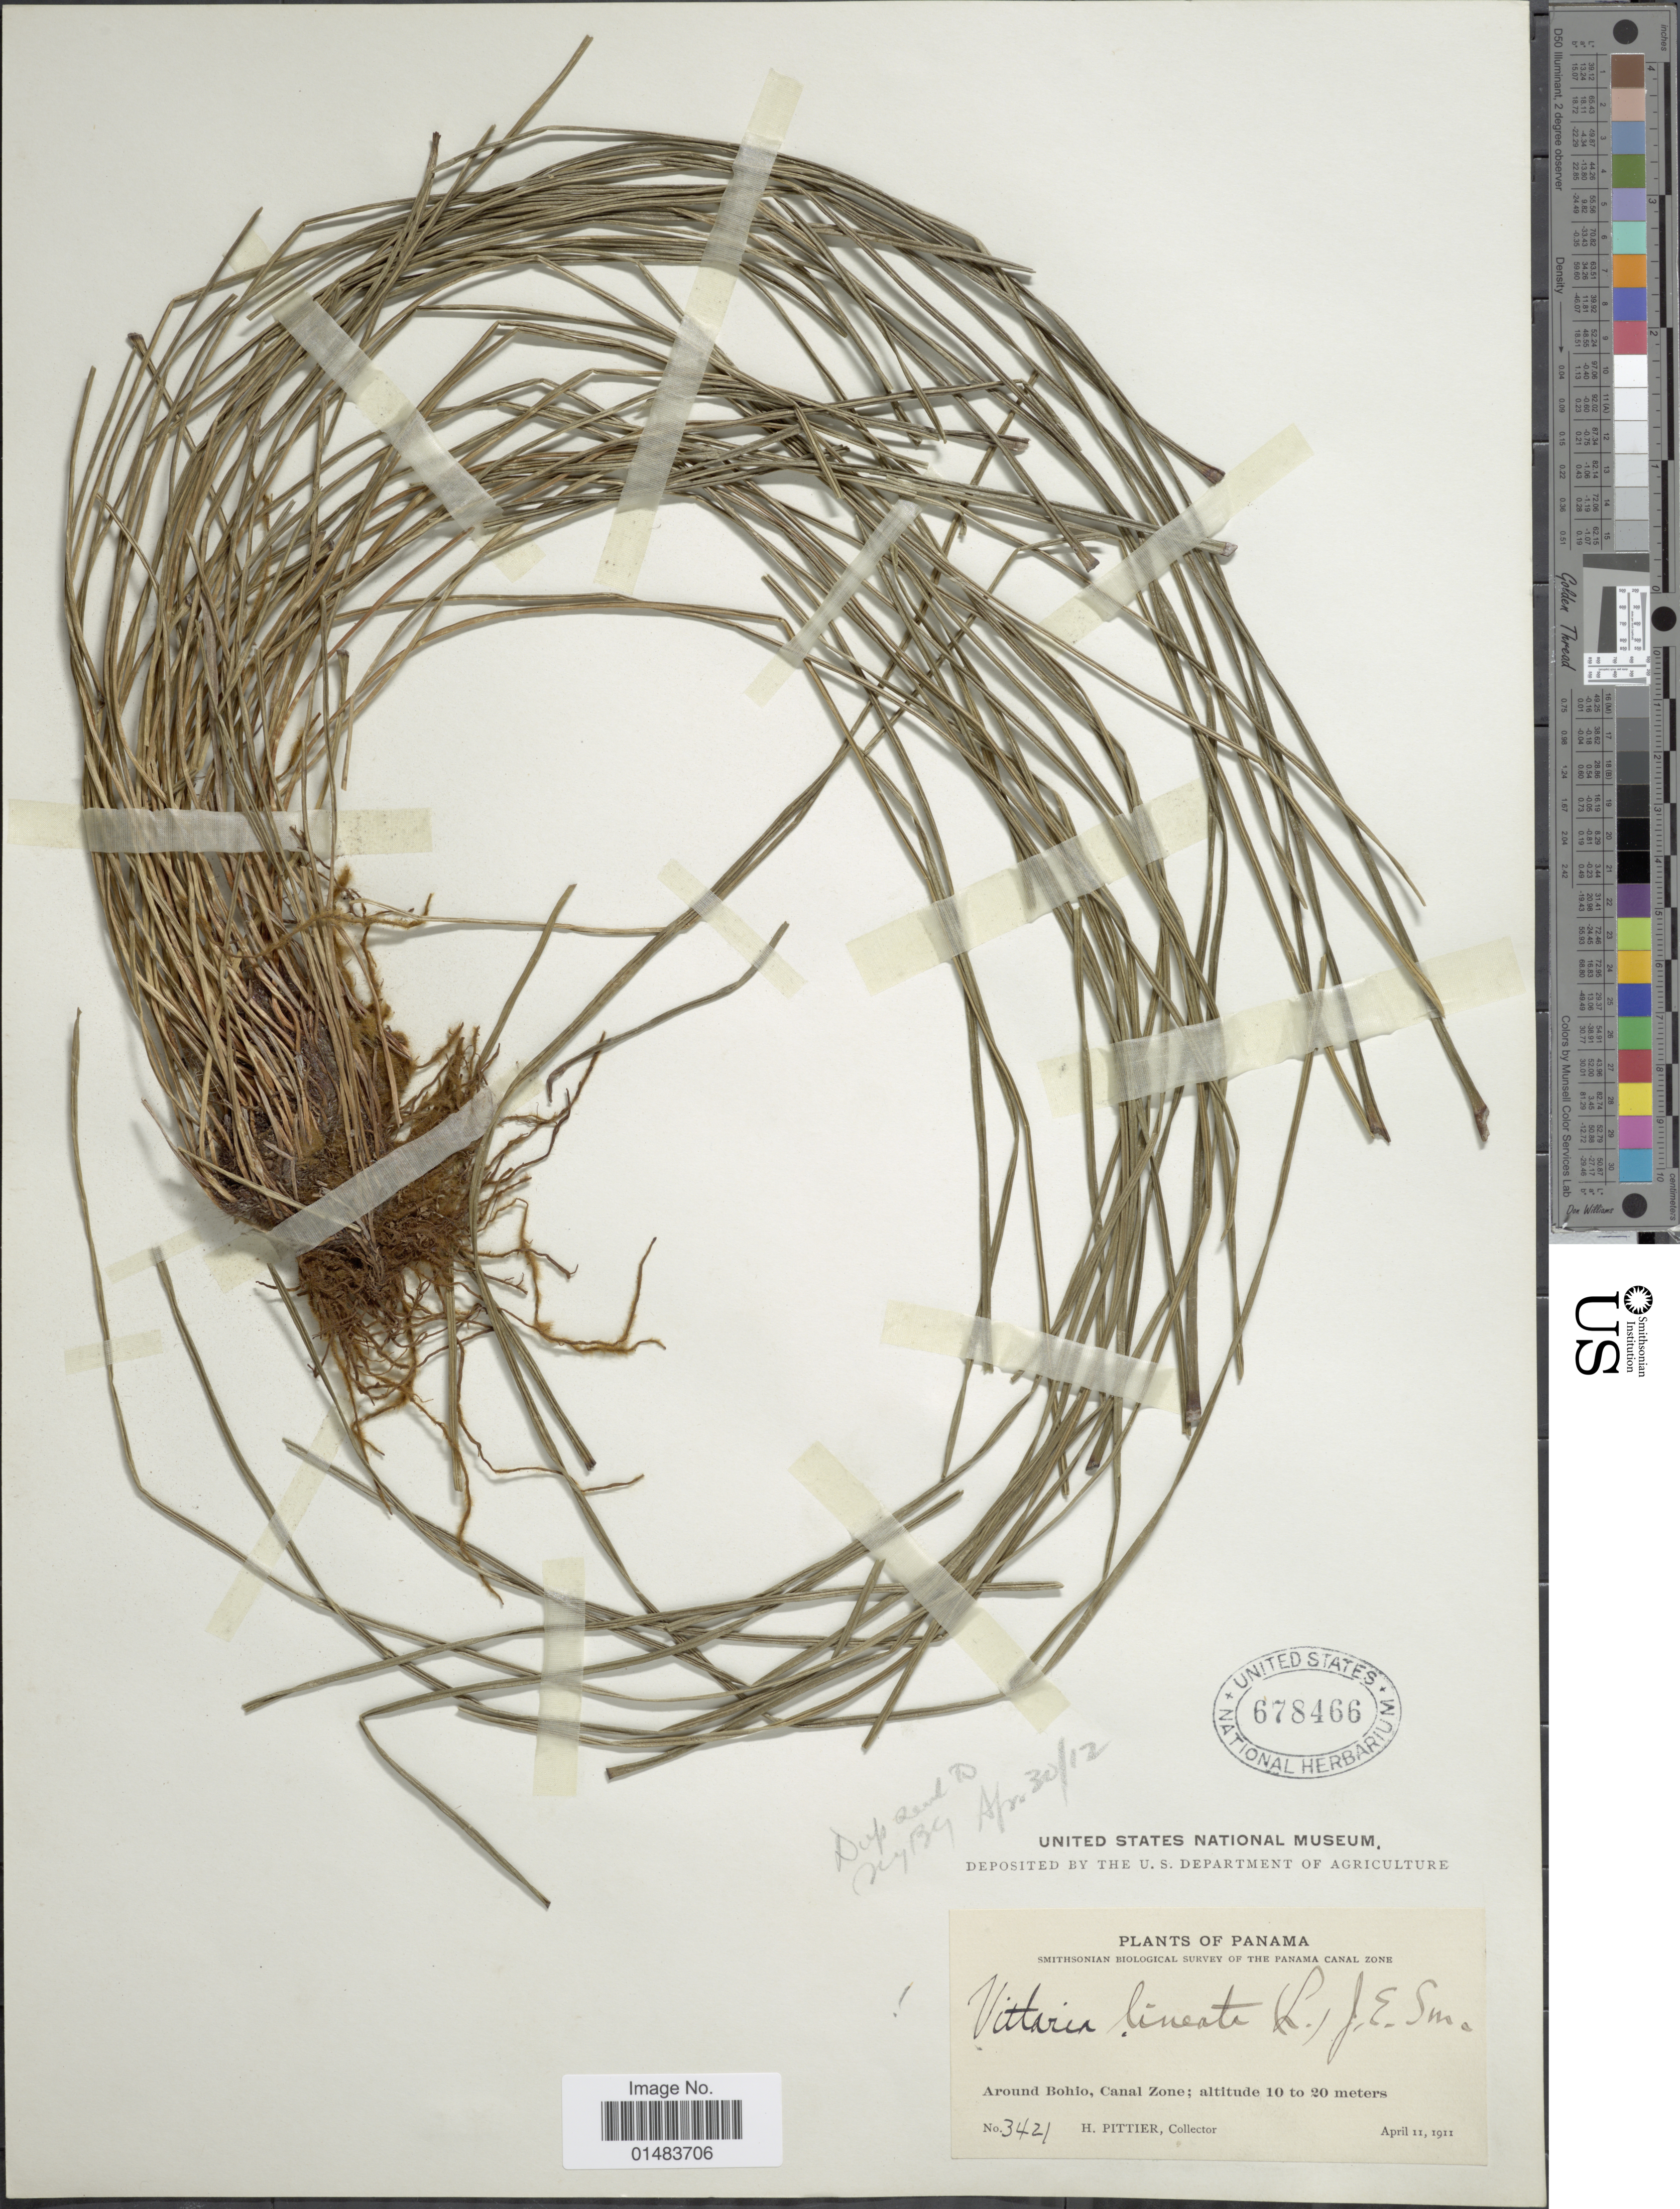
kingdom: Plantae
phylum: Tracheophyta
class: Polypodiopsida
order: Polypodiales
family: Pteridaceae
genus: Vittaria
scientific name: Vittaria lineata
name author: (L.) Sm.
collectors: H. F. Pittier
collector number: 3421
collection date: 1911-04-11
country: Panama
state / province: Colón / Panamá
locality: Plants of Panama, Around Bohio, Canal Zone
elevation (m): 10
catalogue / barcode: US 678466